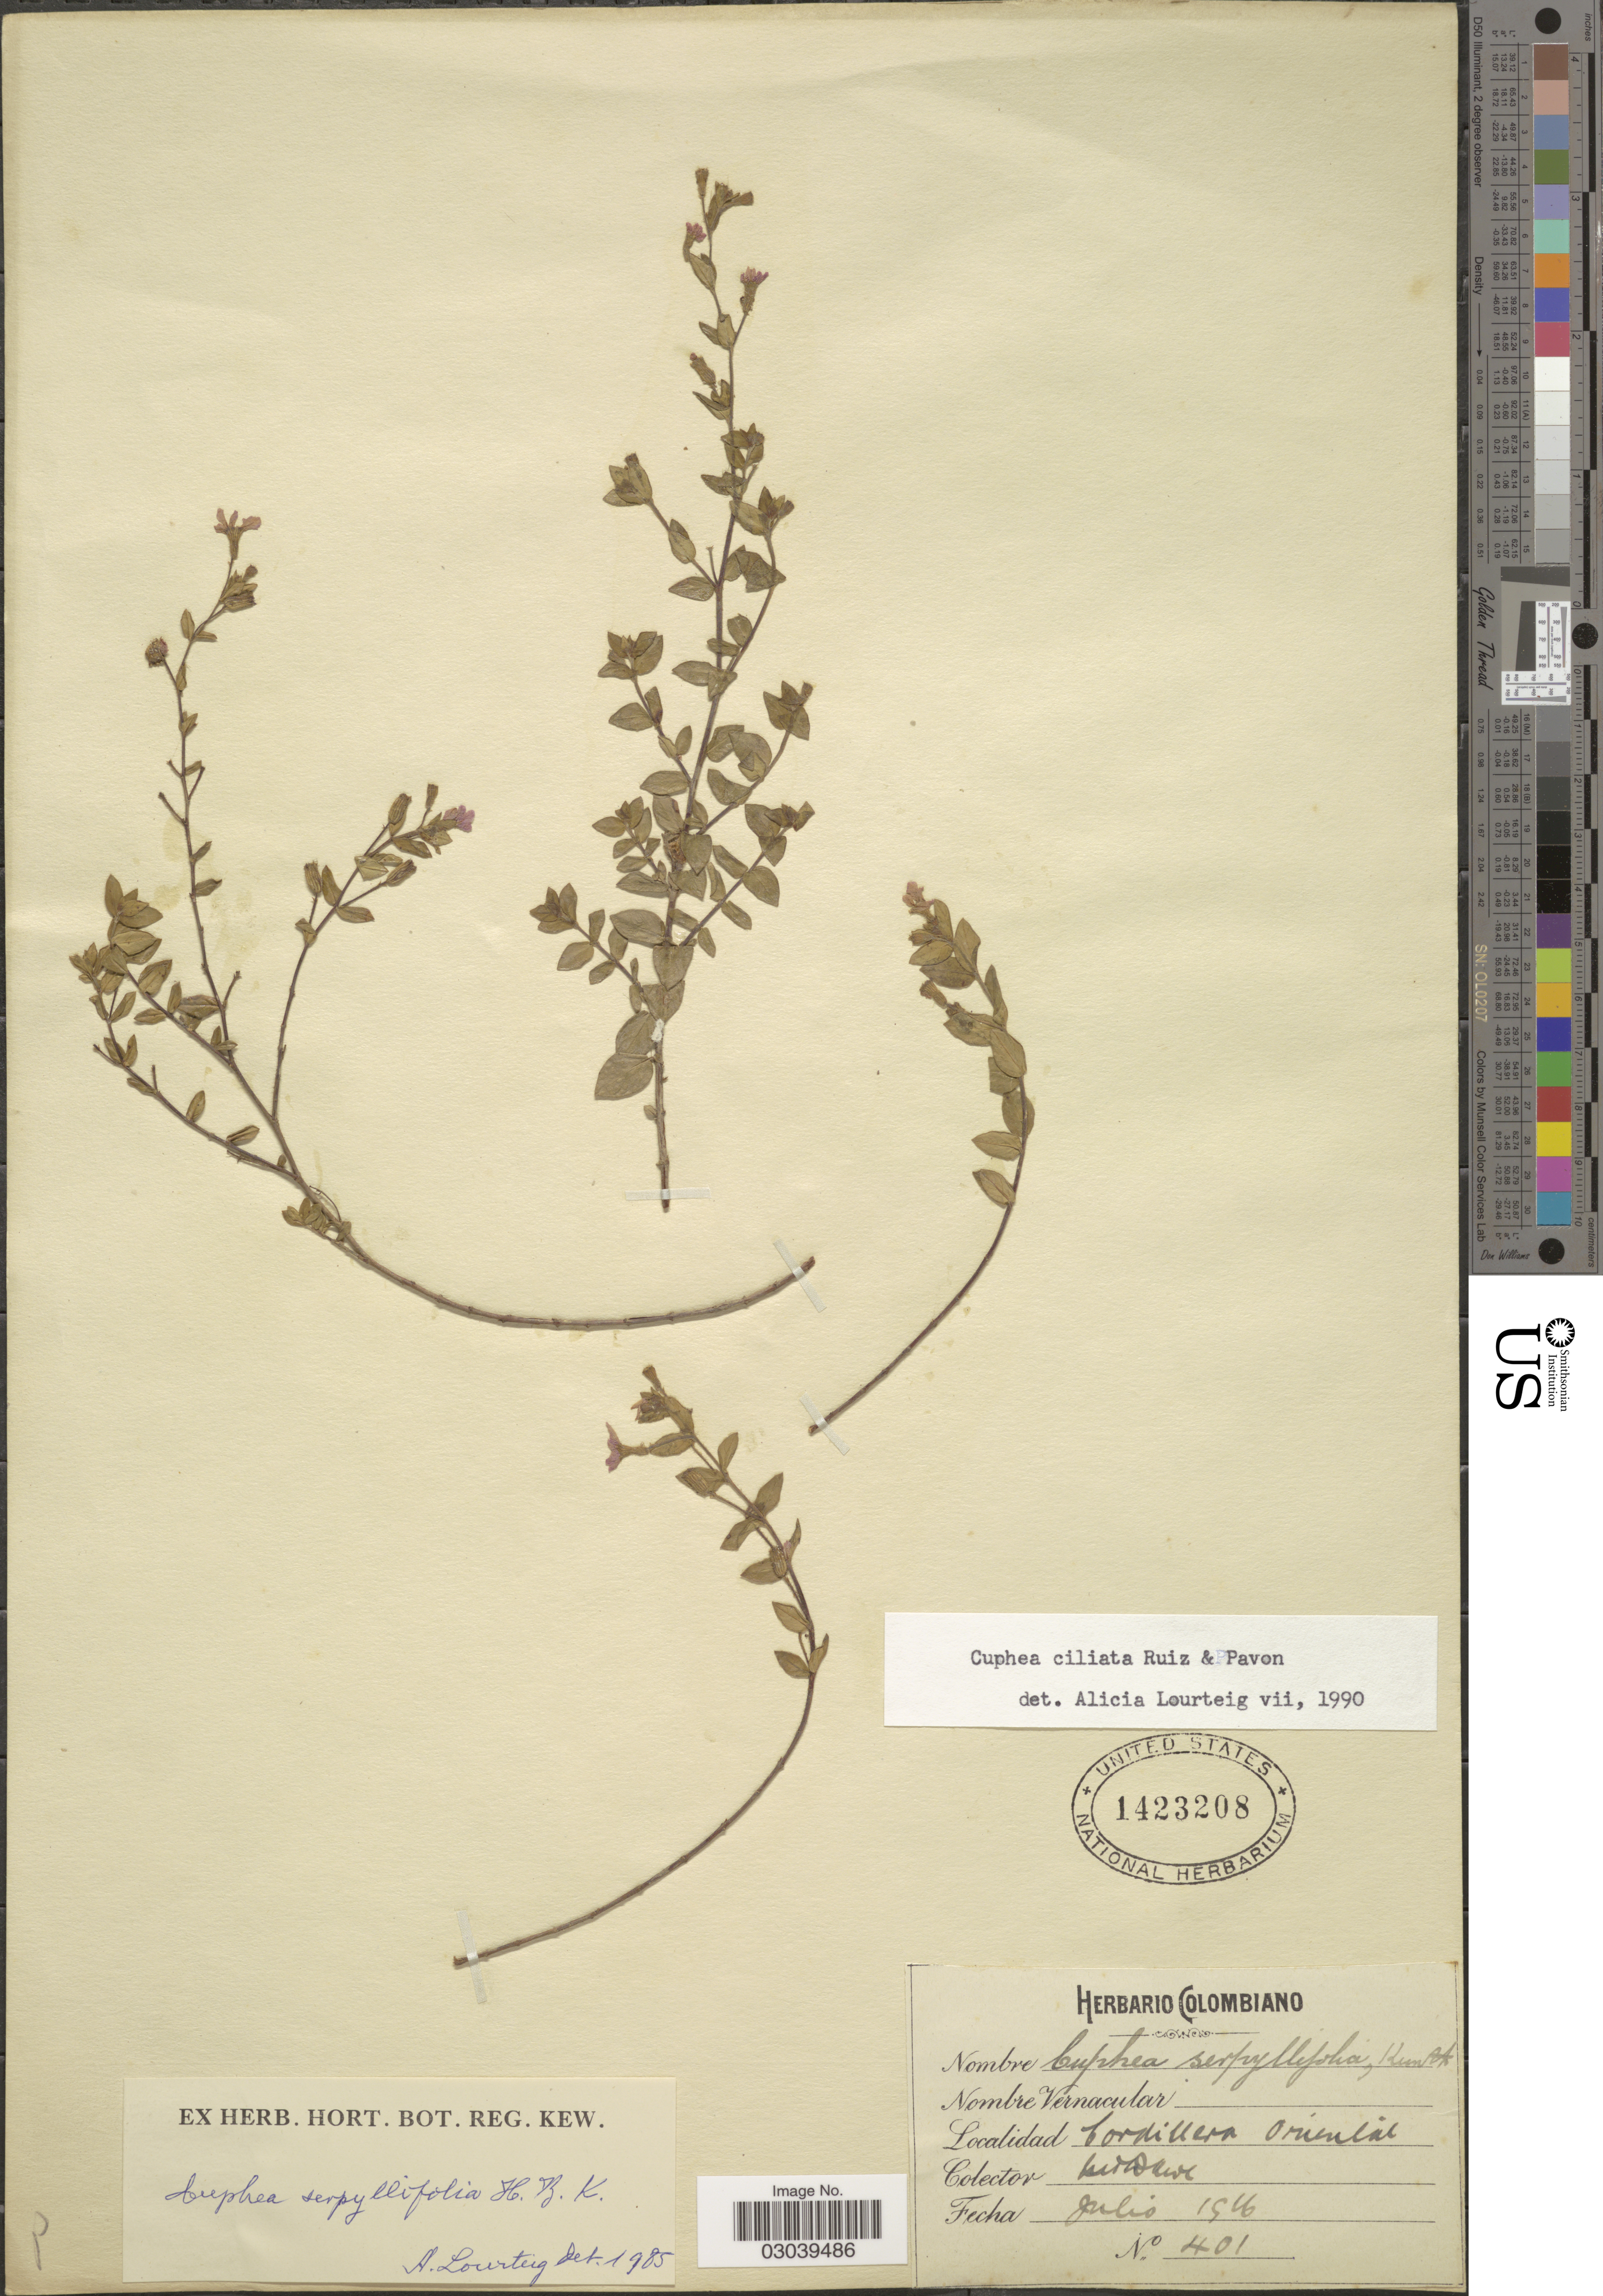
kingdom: Plantae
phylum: Tracheophyta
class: Magnoliopsida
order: Myrtales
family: Lythraceae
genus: Cuphea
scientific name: Cuphea ciliata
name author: Ruiz & Pav.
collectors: M. T. Dawe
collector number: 401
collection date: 1916-07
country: Colombia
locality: Cordillera Oriental.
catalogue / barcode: US 1423208